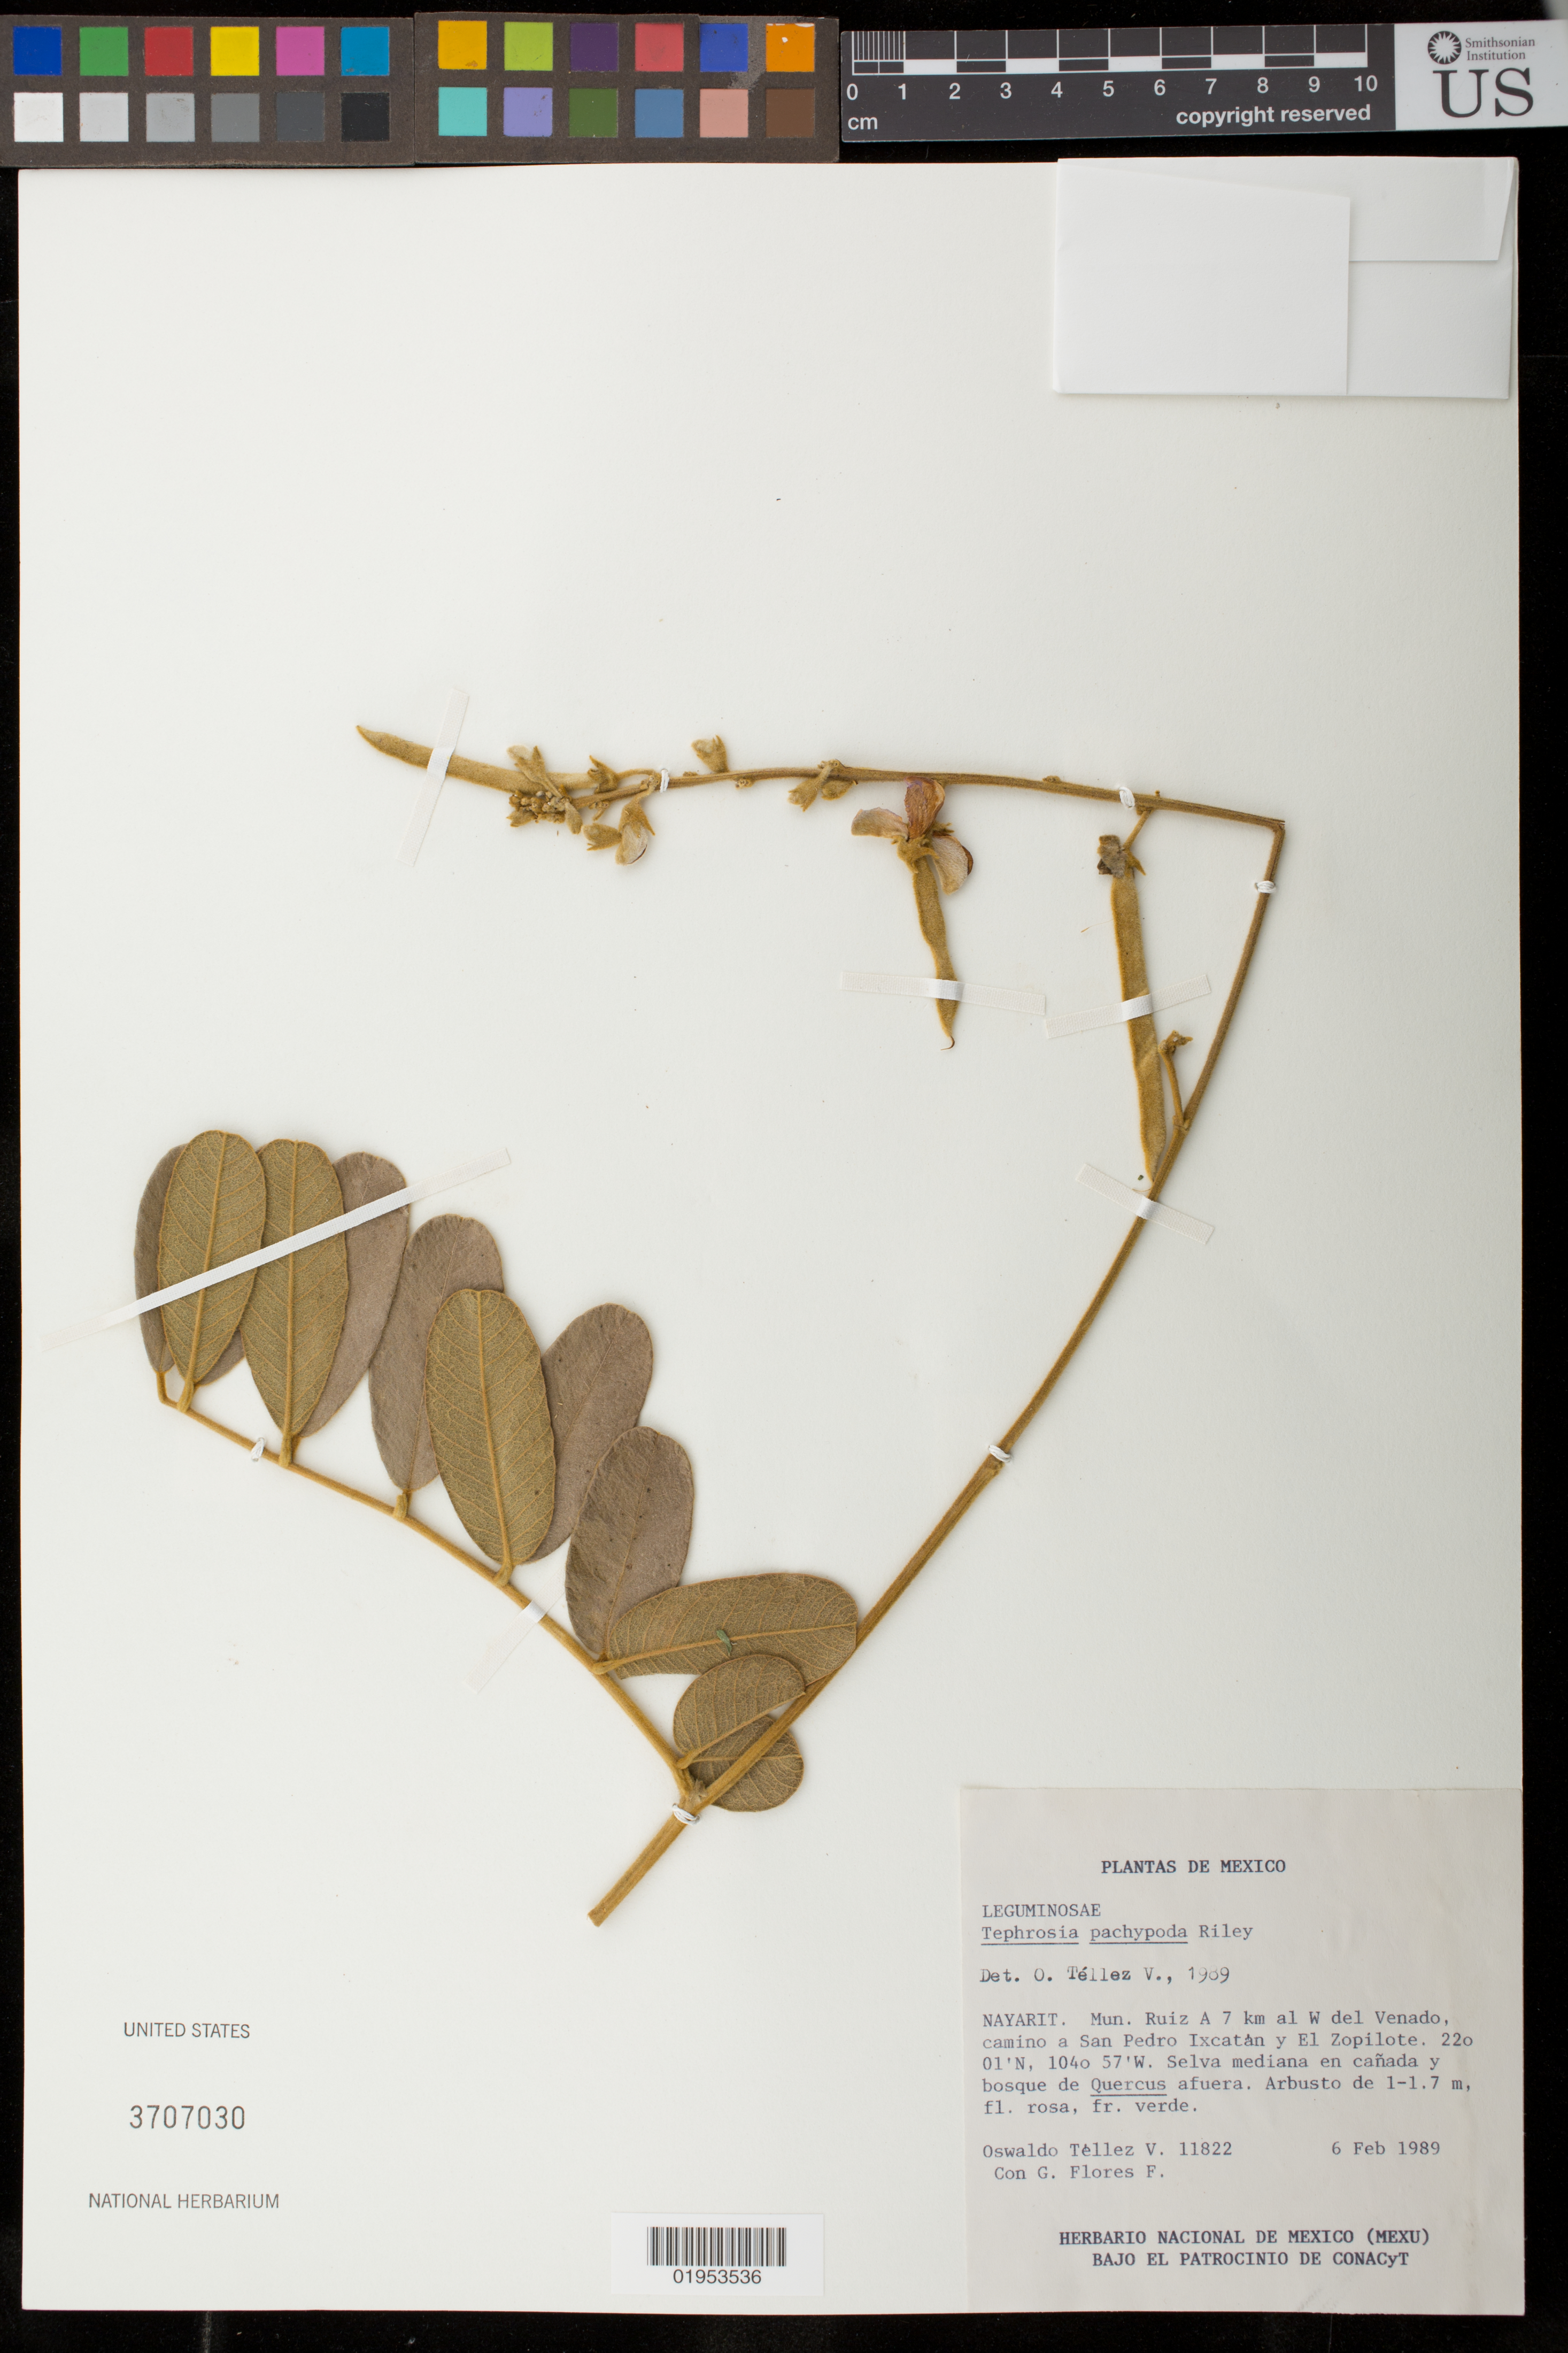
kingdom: Plantae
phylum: Tracheophyta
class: Magnoliopsida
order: Fabales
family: Fabaceae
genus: Tephrosia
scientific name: Tephrosia pachypoda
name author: L. Riley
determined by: Téllez V., Oswaldo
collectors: O. Téllez V. & G. Flores F.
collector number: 11822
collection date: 1989-02-06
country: Mexico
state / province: Nayarit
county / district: Ruiz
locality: A 7 km., al W del Venado, camino a San Pedro Ixcatán y El Zapilote.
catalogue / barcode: US 3707030